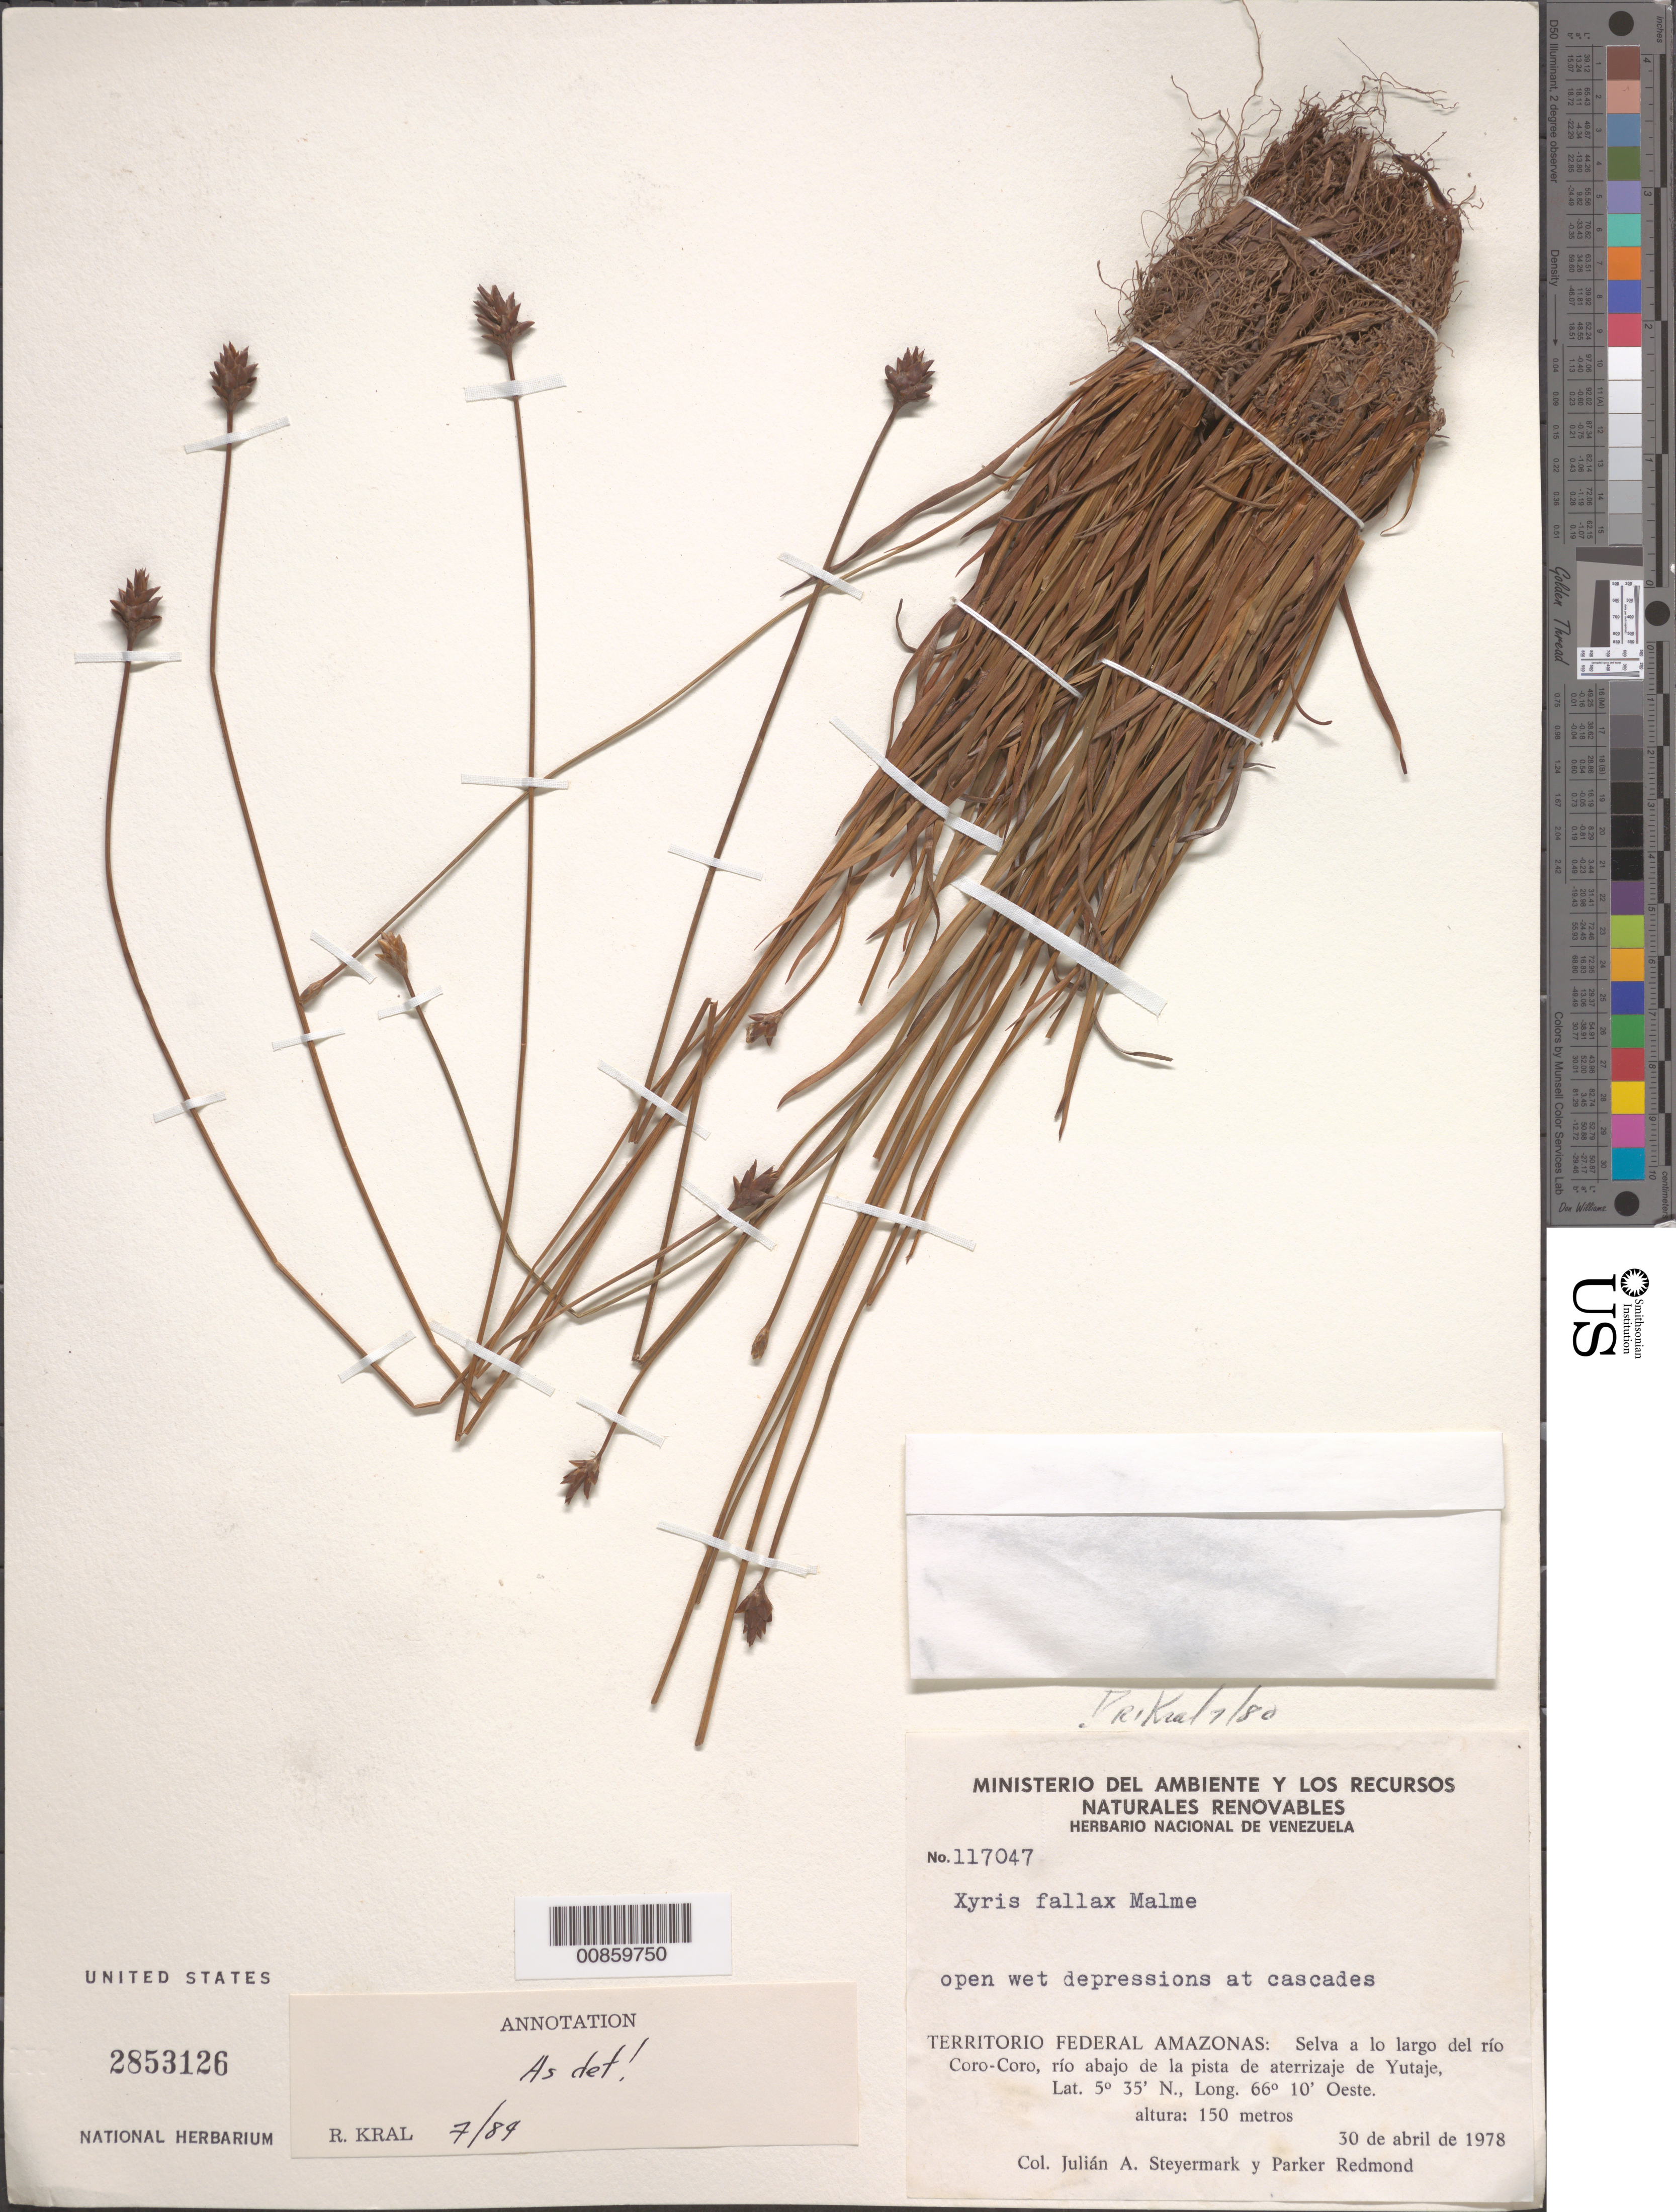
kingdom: Plantae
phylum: Tracheophyta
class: Liliopsida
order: Poales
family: Xyridaceae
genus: Xyris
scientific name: Xyris fallax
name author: Malme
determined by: Kral, Robert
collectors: J. Steyermark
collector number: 117047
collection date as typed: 30-Apr-78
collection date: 1978-04-30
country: Venezuela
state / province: Amazonas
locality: Río Coro-Coro, río abajo de la pista de aterrizaje de Yutajé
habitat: Open wet sandy depressions at cascades.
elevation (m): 150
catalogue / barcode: US 2853126